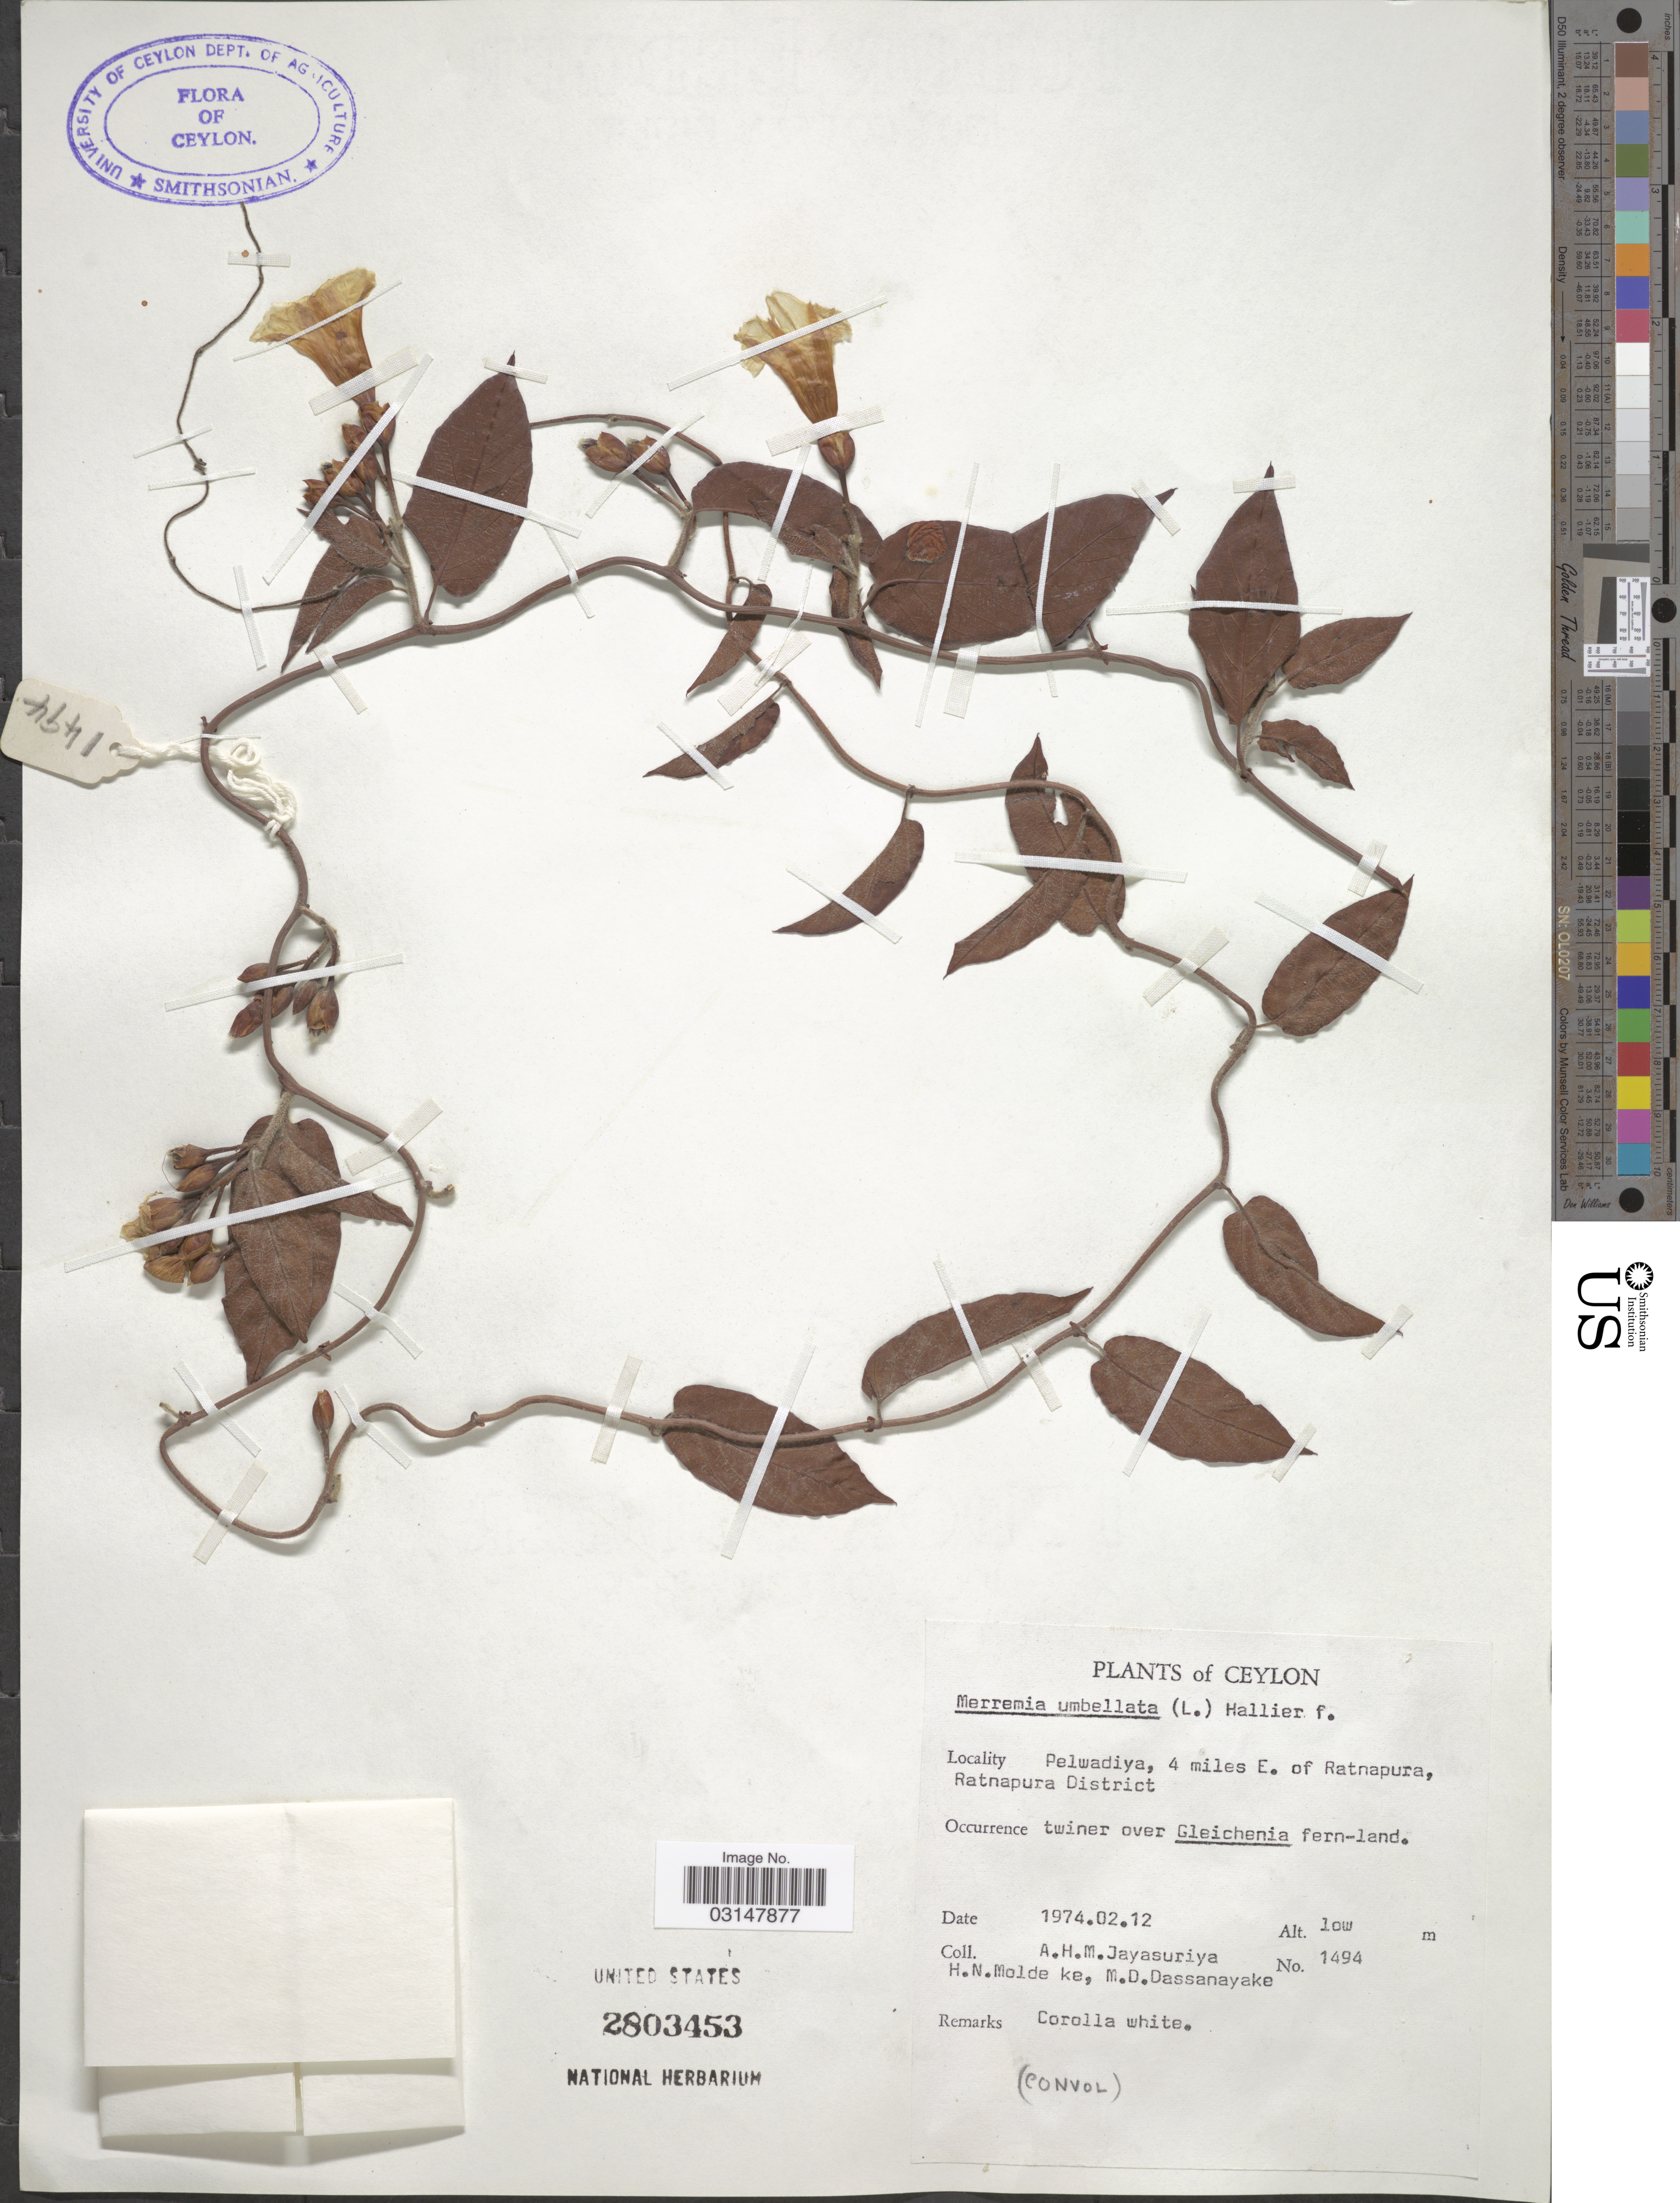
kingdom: Plantae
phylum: Tracheophyta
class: Magnoliopsida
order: Solanales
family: Convolvulaceae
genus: Camonea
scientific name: Camonea pilosa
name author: (Houtt.) A. R. Simões & Staples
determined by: Strong, Mark T., (BOT), Smithsonian Institution - National Museum of Natural History (UNITED STATES)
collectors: A. H. Jayasuriya, H. N. Moldenke & M. D. Dassanayake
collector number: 1494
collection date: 1974-02-12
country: Sri Lanka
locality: Ceylon. Pelwadiya, 4 miles E. of Ratnapura, Ratnapura District.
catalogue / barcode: US 2803453